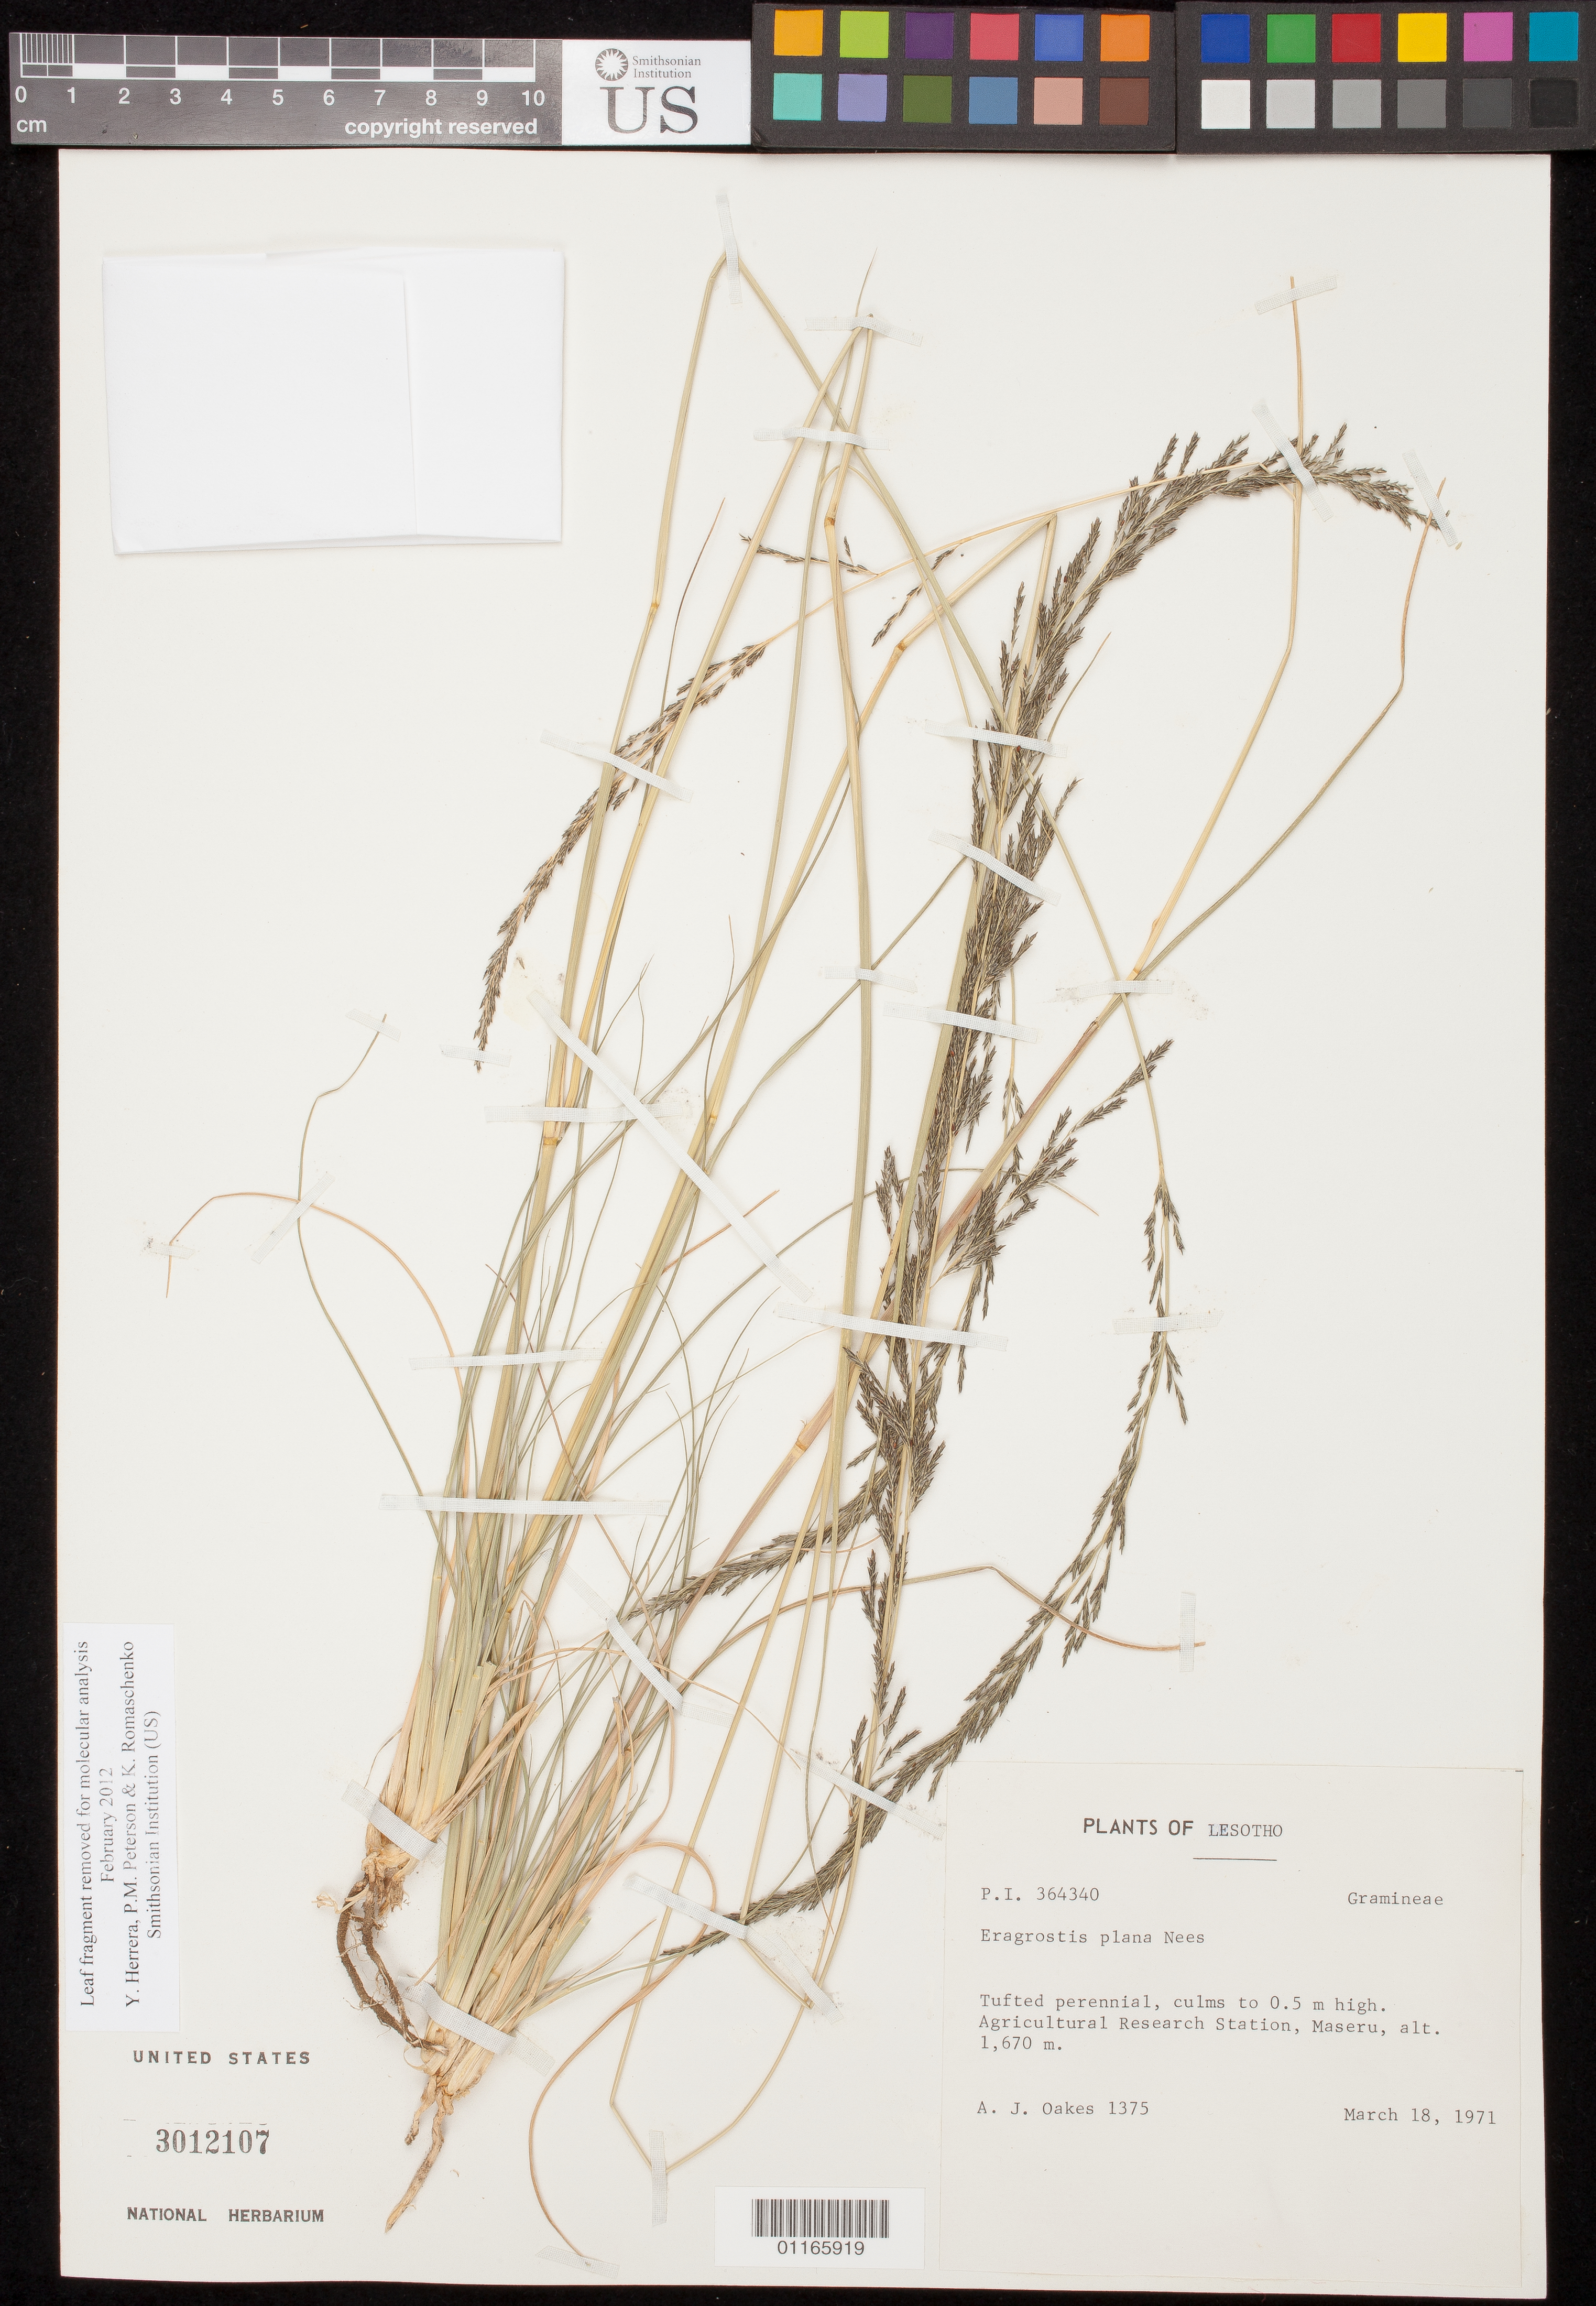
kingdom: Plantae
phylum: Tracheophyta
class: Liliopsida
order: Poales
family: Poaceae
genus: Eragrostis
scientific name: Eragrostis plana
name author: Nees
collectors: A. Oakes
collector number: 1375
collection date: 1971-03-18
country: Lesotho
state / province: Maseru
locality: Agricultural Research Station.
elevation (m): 1670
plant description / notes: Leaf fragment removed for molecular analysis February 2012 Y. Herrera, P.M. Peterson & K. Romaschenko Smithsonian Institution (US)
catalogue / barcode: US 3012107